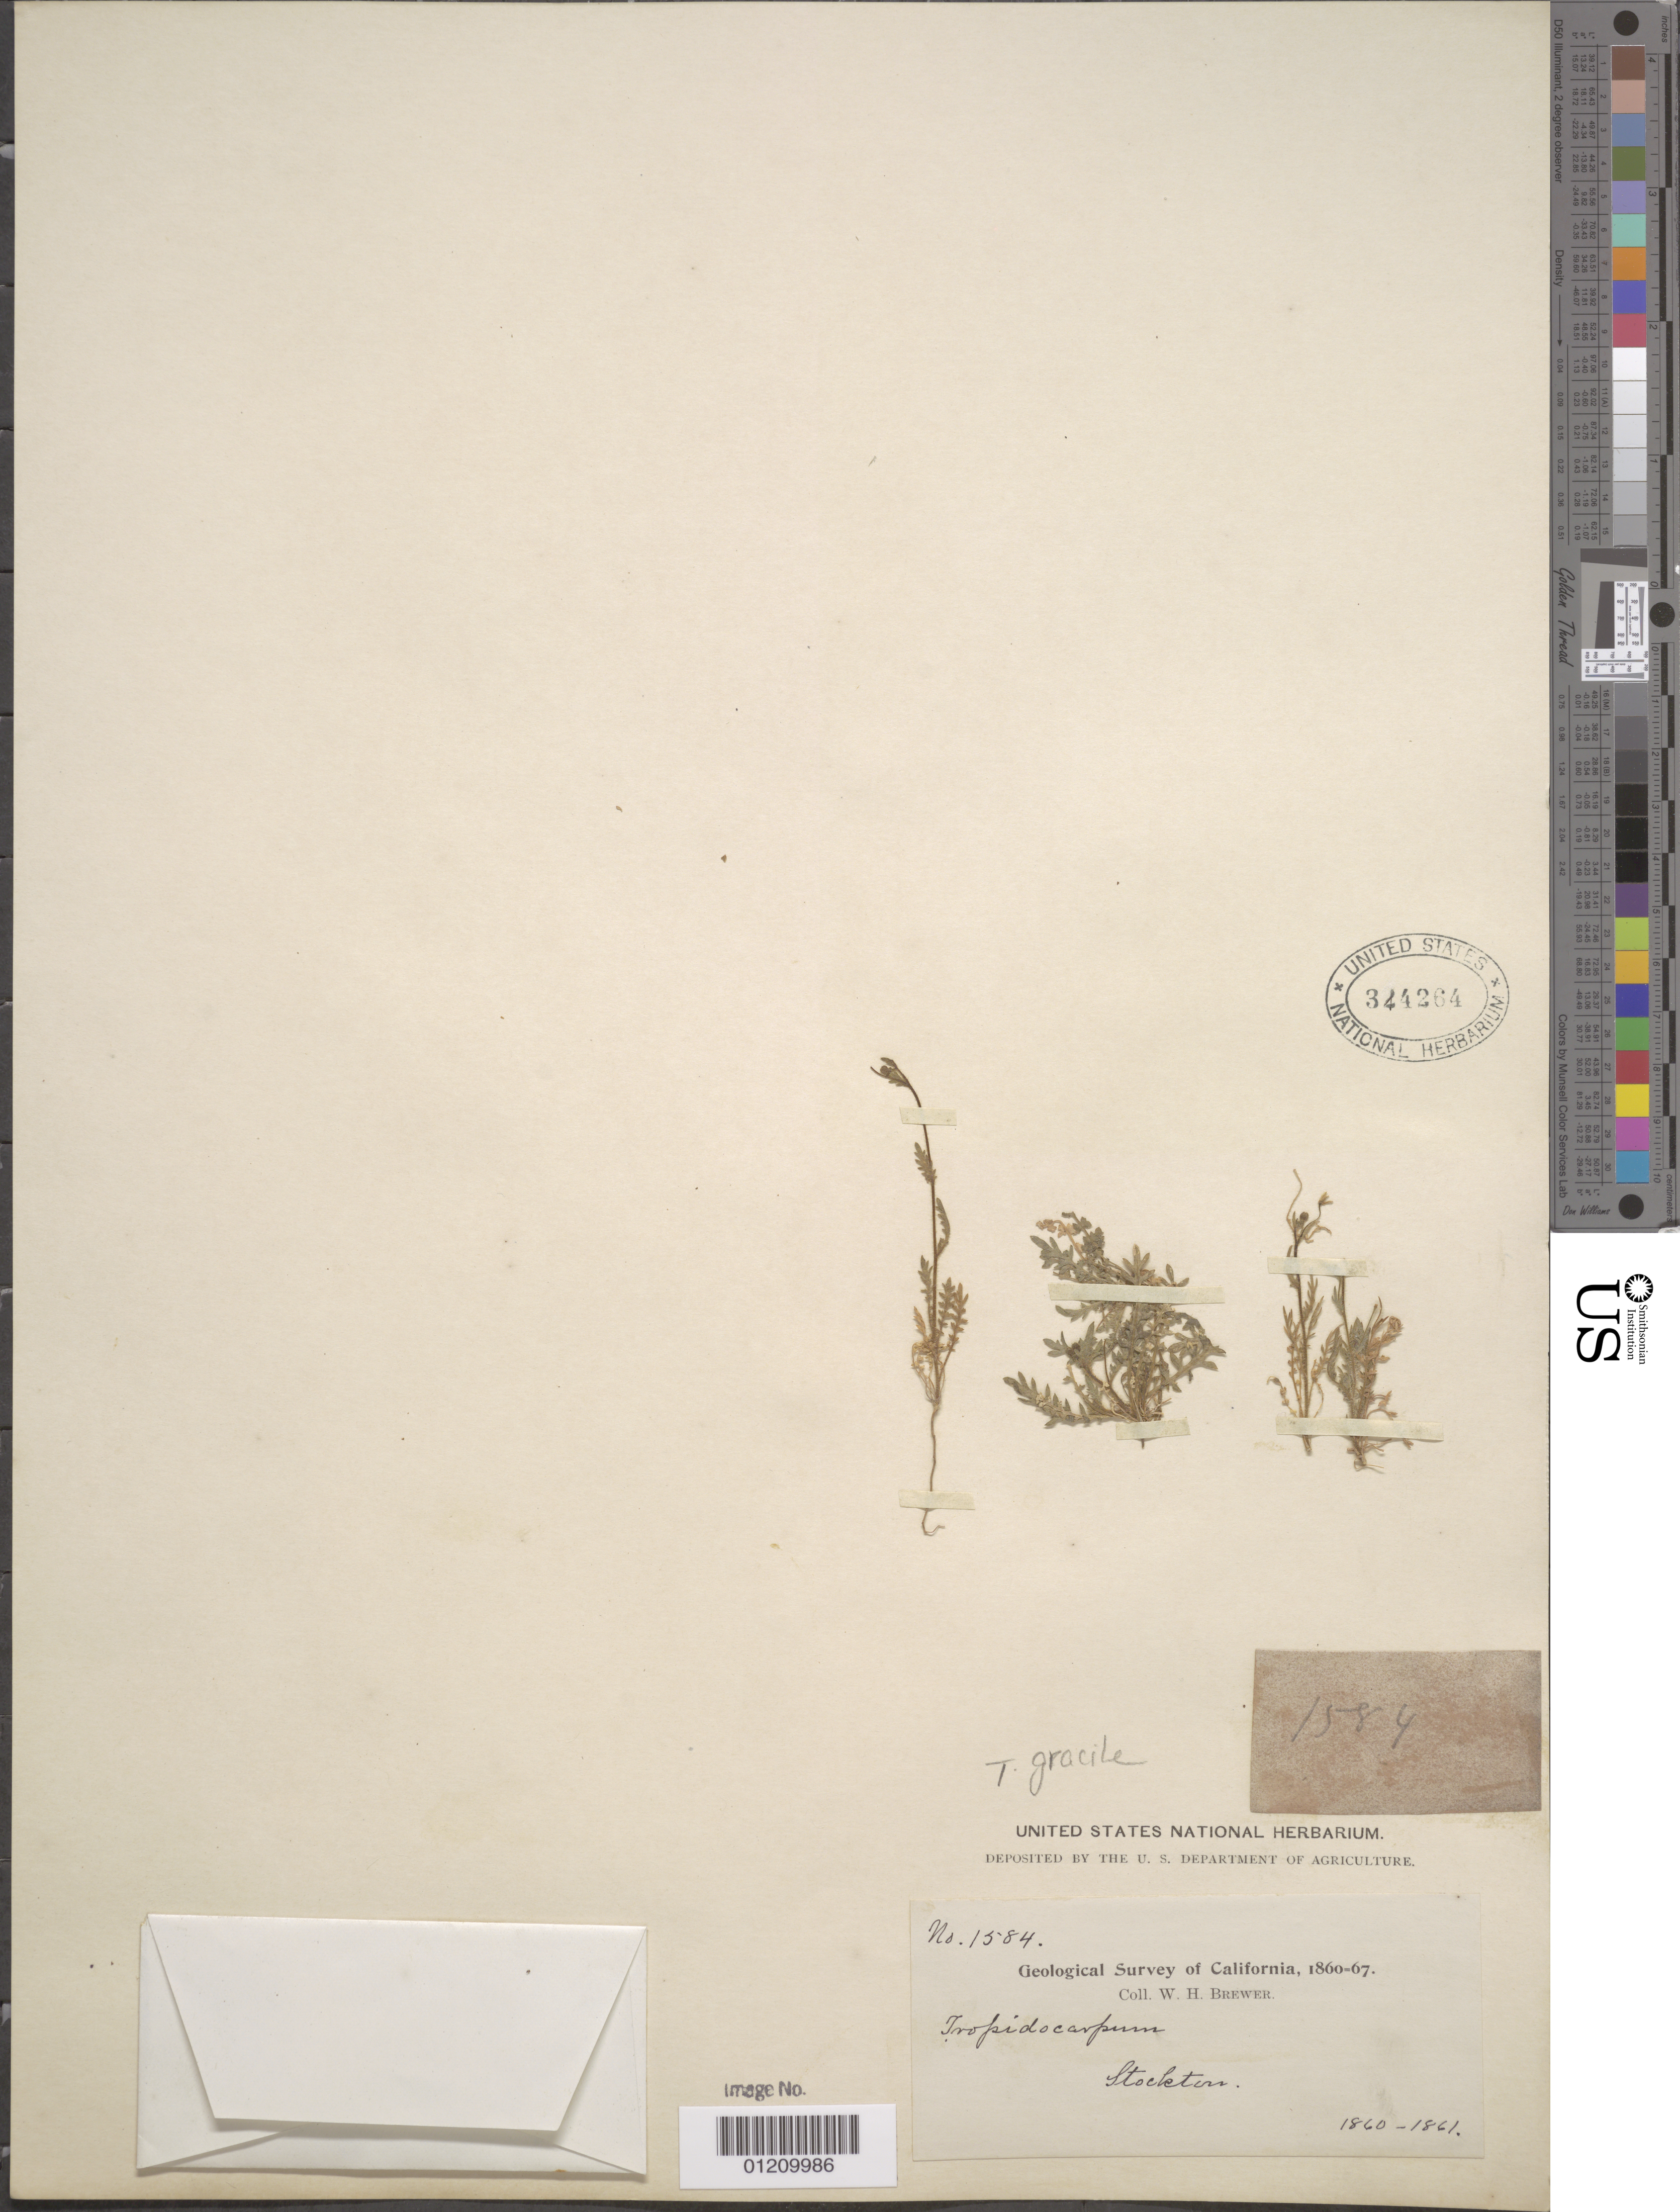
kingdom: Plantae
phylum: Tracheophyta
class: Magnoliopsida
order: Brassicales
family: Brassicaceae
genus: Tropidocarpum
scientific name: Tropidocarpum gracile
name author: Hook.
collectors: W. H. Brewer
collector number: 1584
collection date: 1860/1861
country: United States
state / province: California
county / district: San Joaquin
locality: Stockton.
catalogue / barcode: US 344264